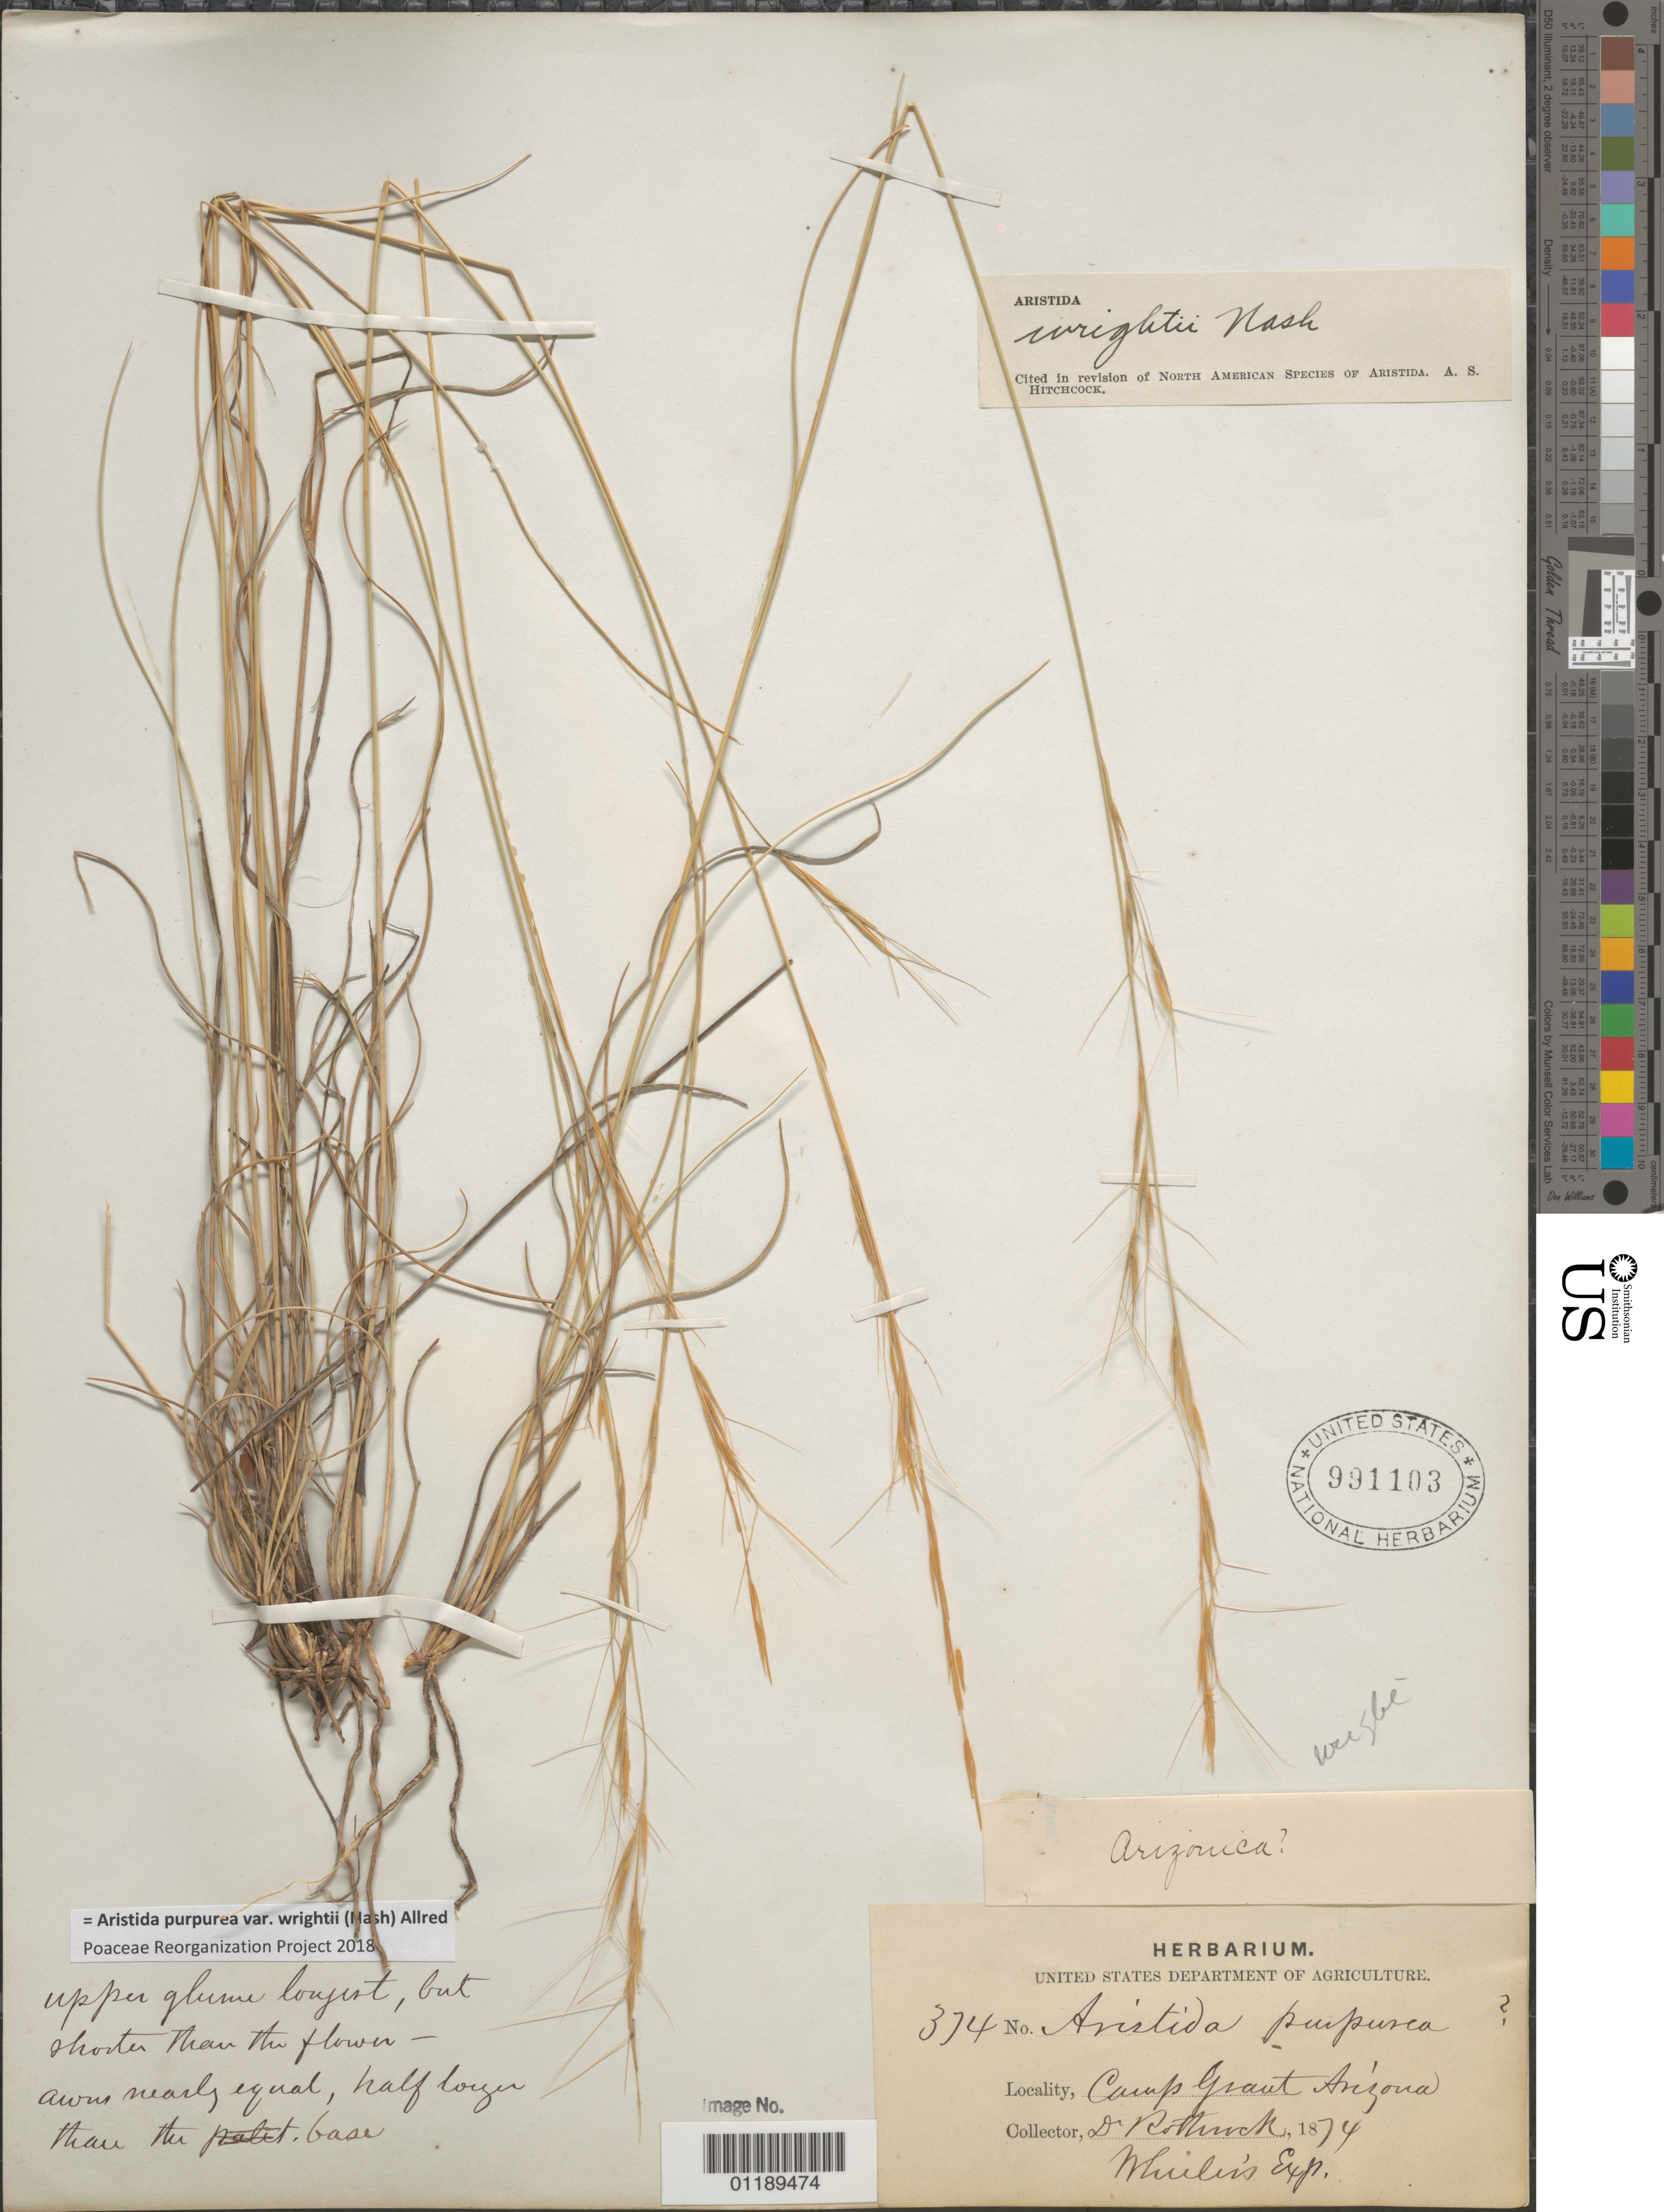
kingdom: Plantae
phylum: Tracheophyta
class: Liliopsida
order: Poales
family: Poaceae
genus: Aristida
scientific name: Aristida purpurea var. wrightii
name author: (Nash) Allred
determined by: Poaceae Reorganization Project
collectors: D. Rothrock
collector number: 374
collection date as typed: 1874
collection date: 1874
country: United States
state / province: Arizona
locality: Camp Grant.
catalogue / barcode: US 991103